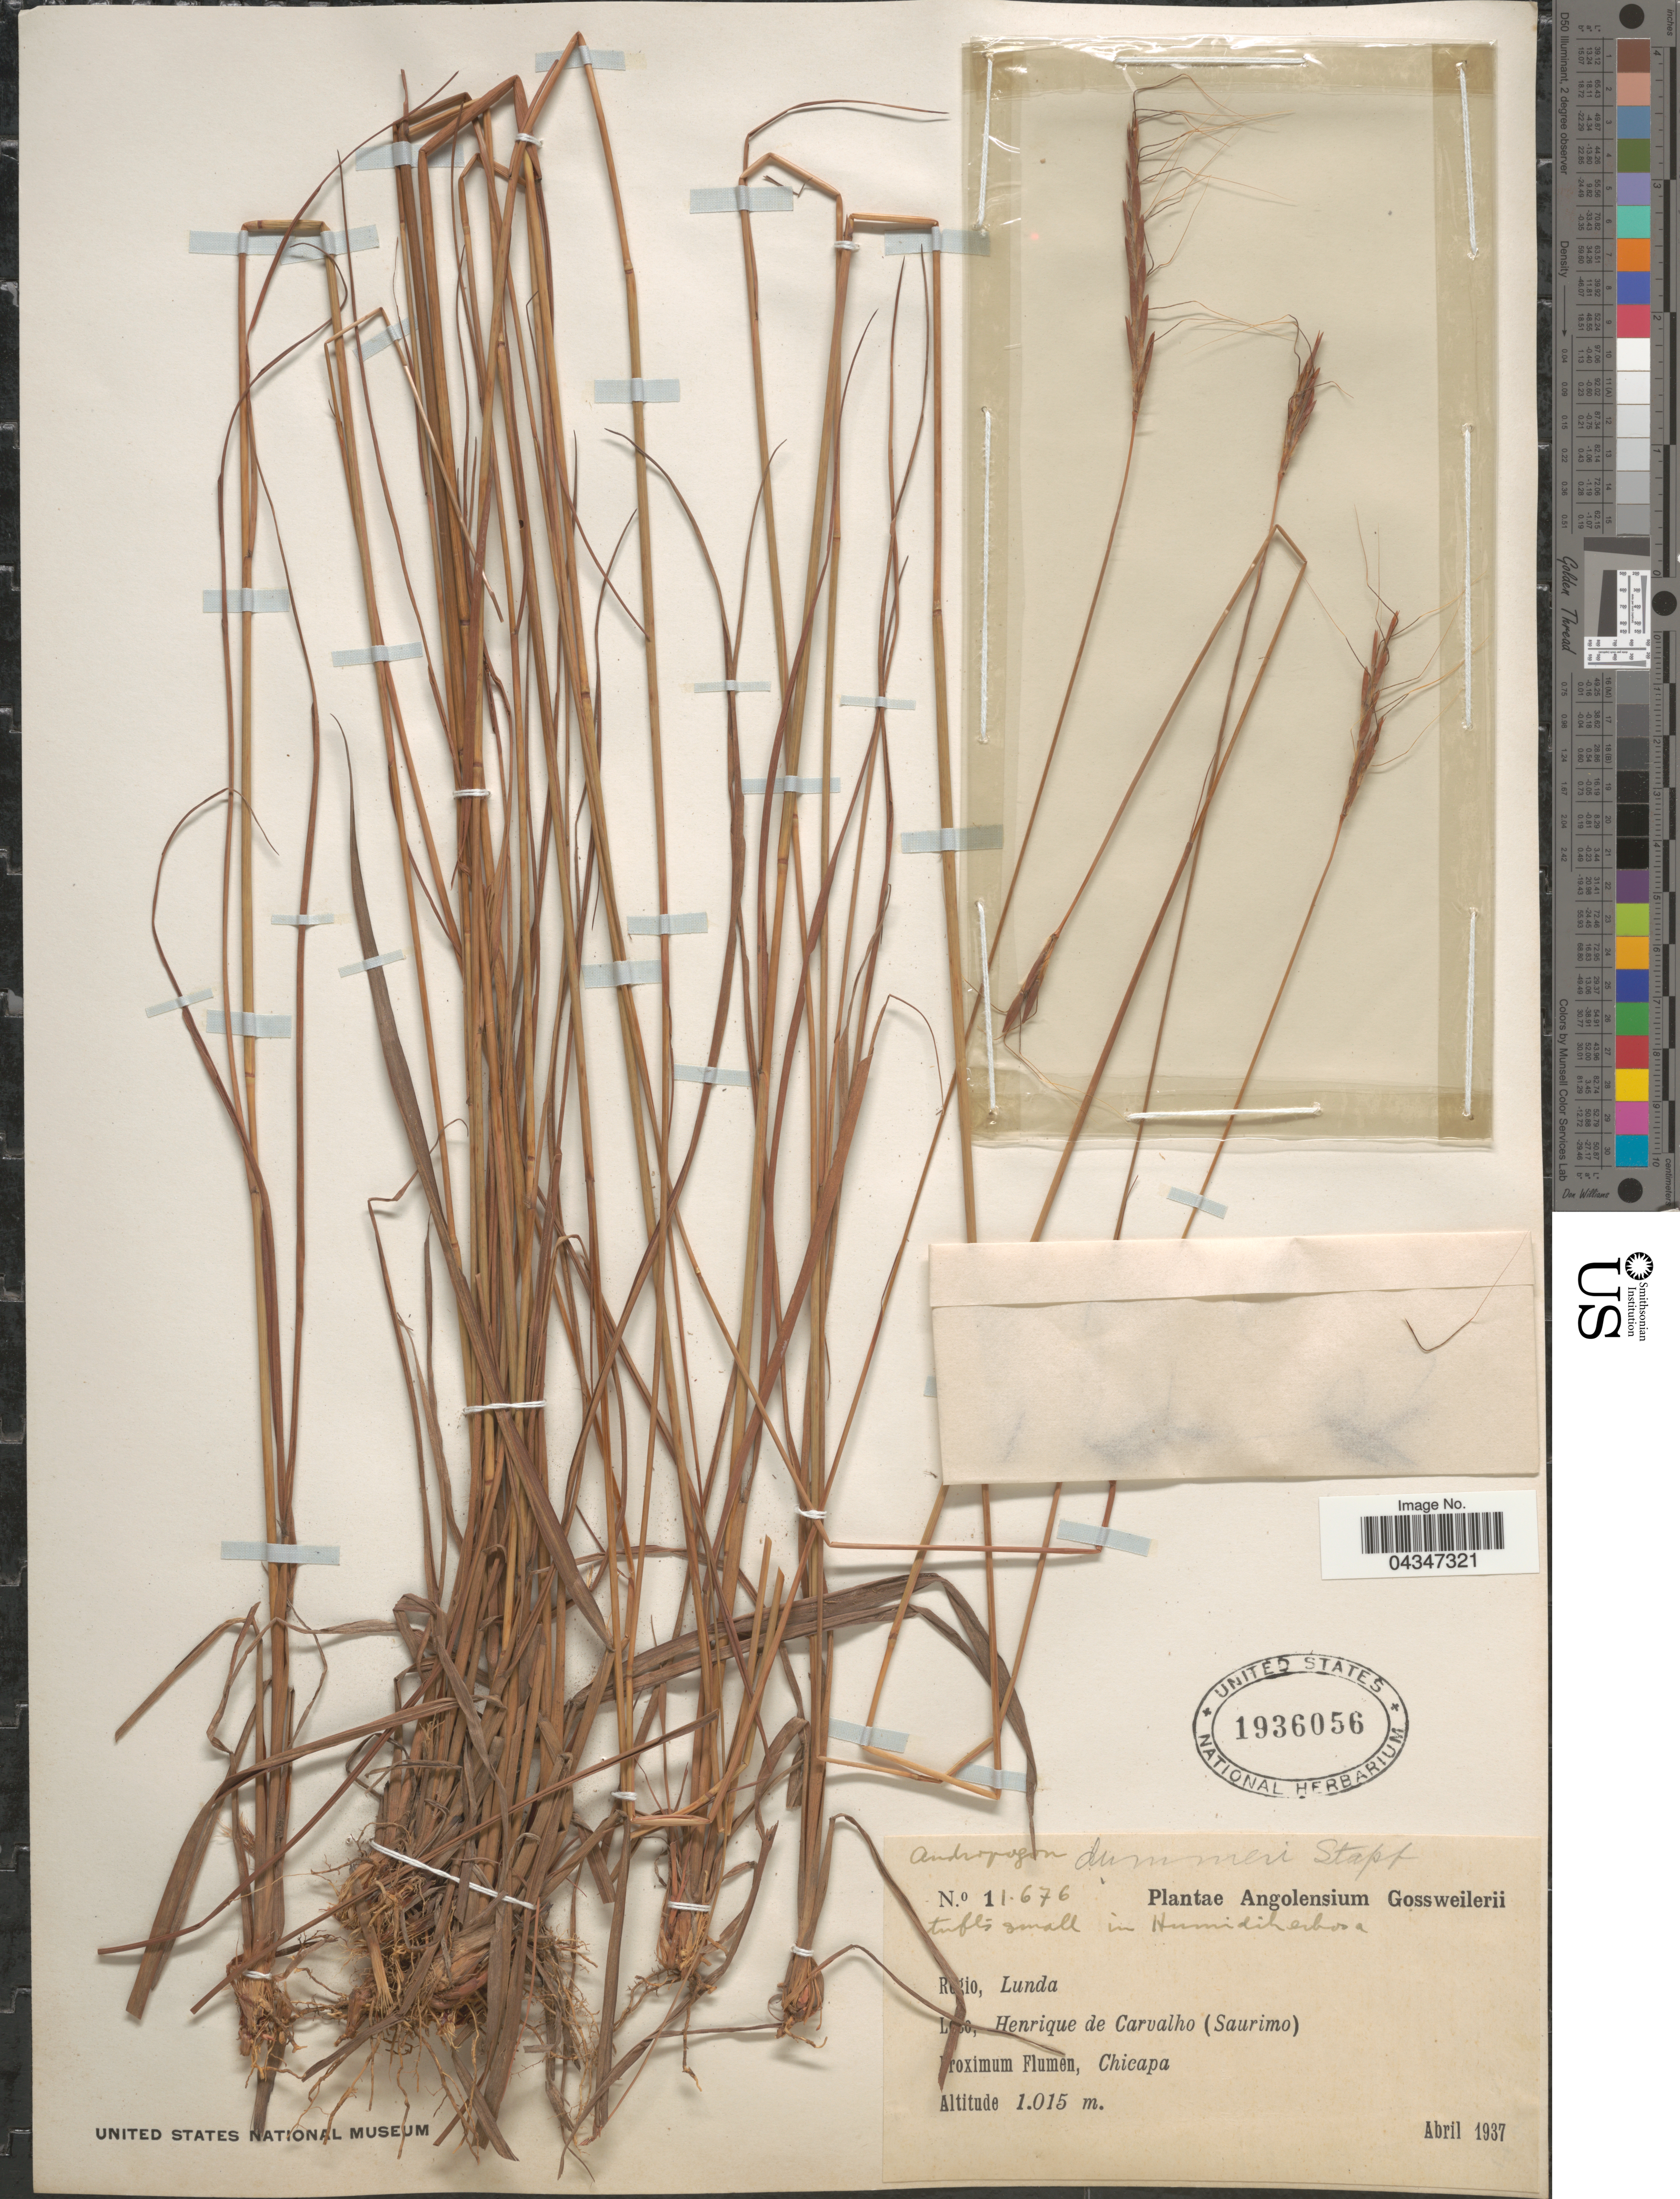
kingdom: Plantae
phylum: Tracheophyta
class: Liliopsida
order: Poales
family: Poaceae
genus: Andropogon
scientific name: Andropogon schirensis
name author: Hochst. ex A. Rich.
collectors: -. Gossweiler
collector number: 11676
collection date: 1937-04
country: Angola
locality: R [illegible text]io, Lunda. Henrique de Carvalho (Saurimo). Chicapa.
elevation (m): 1015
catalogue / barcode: US 1936056